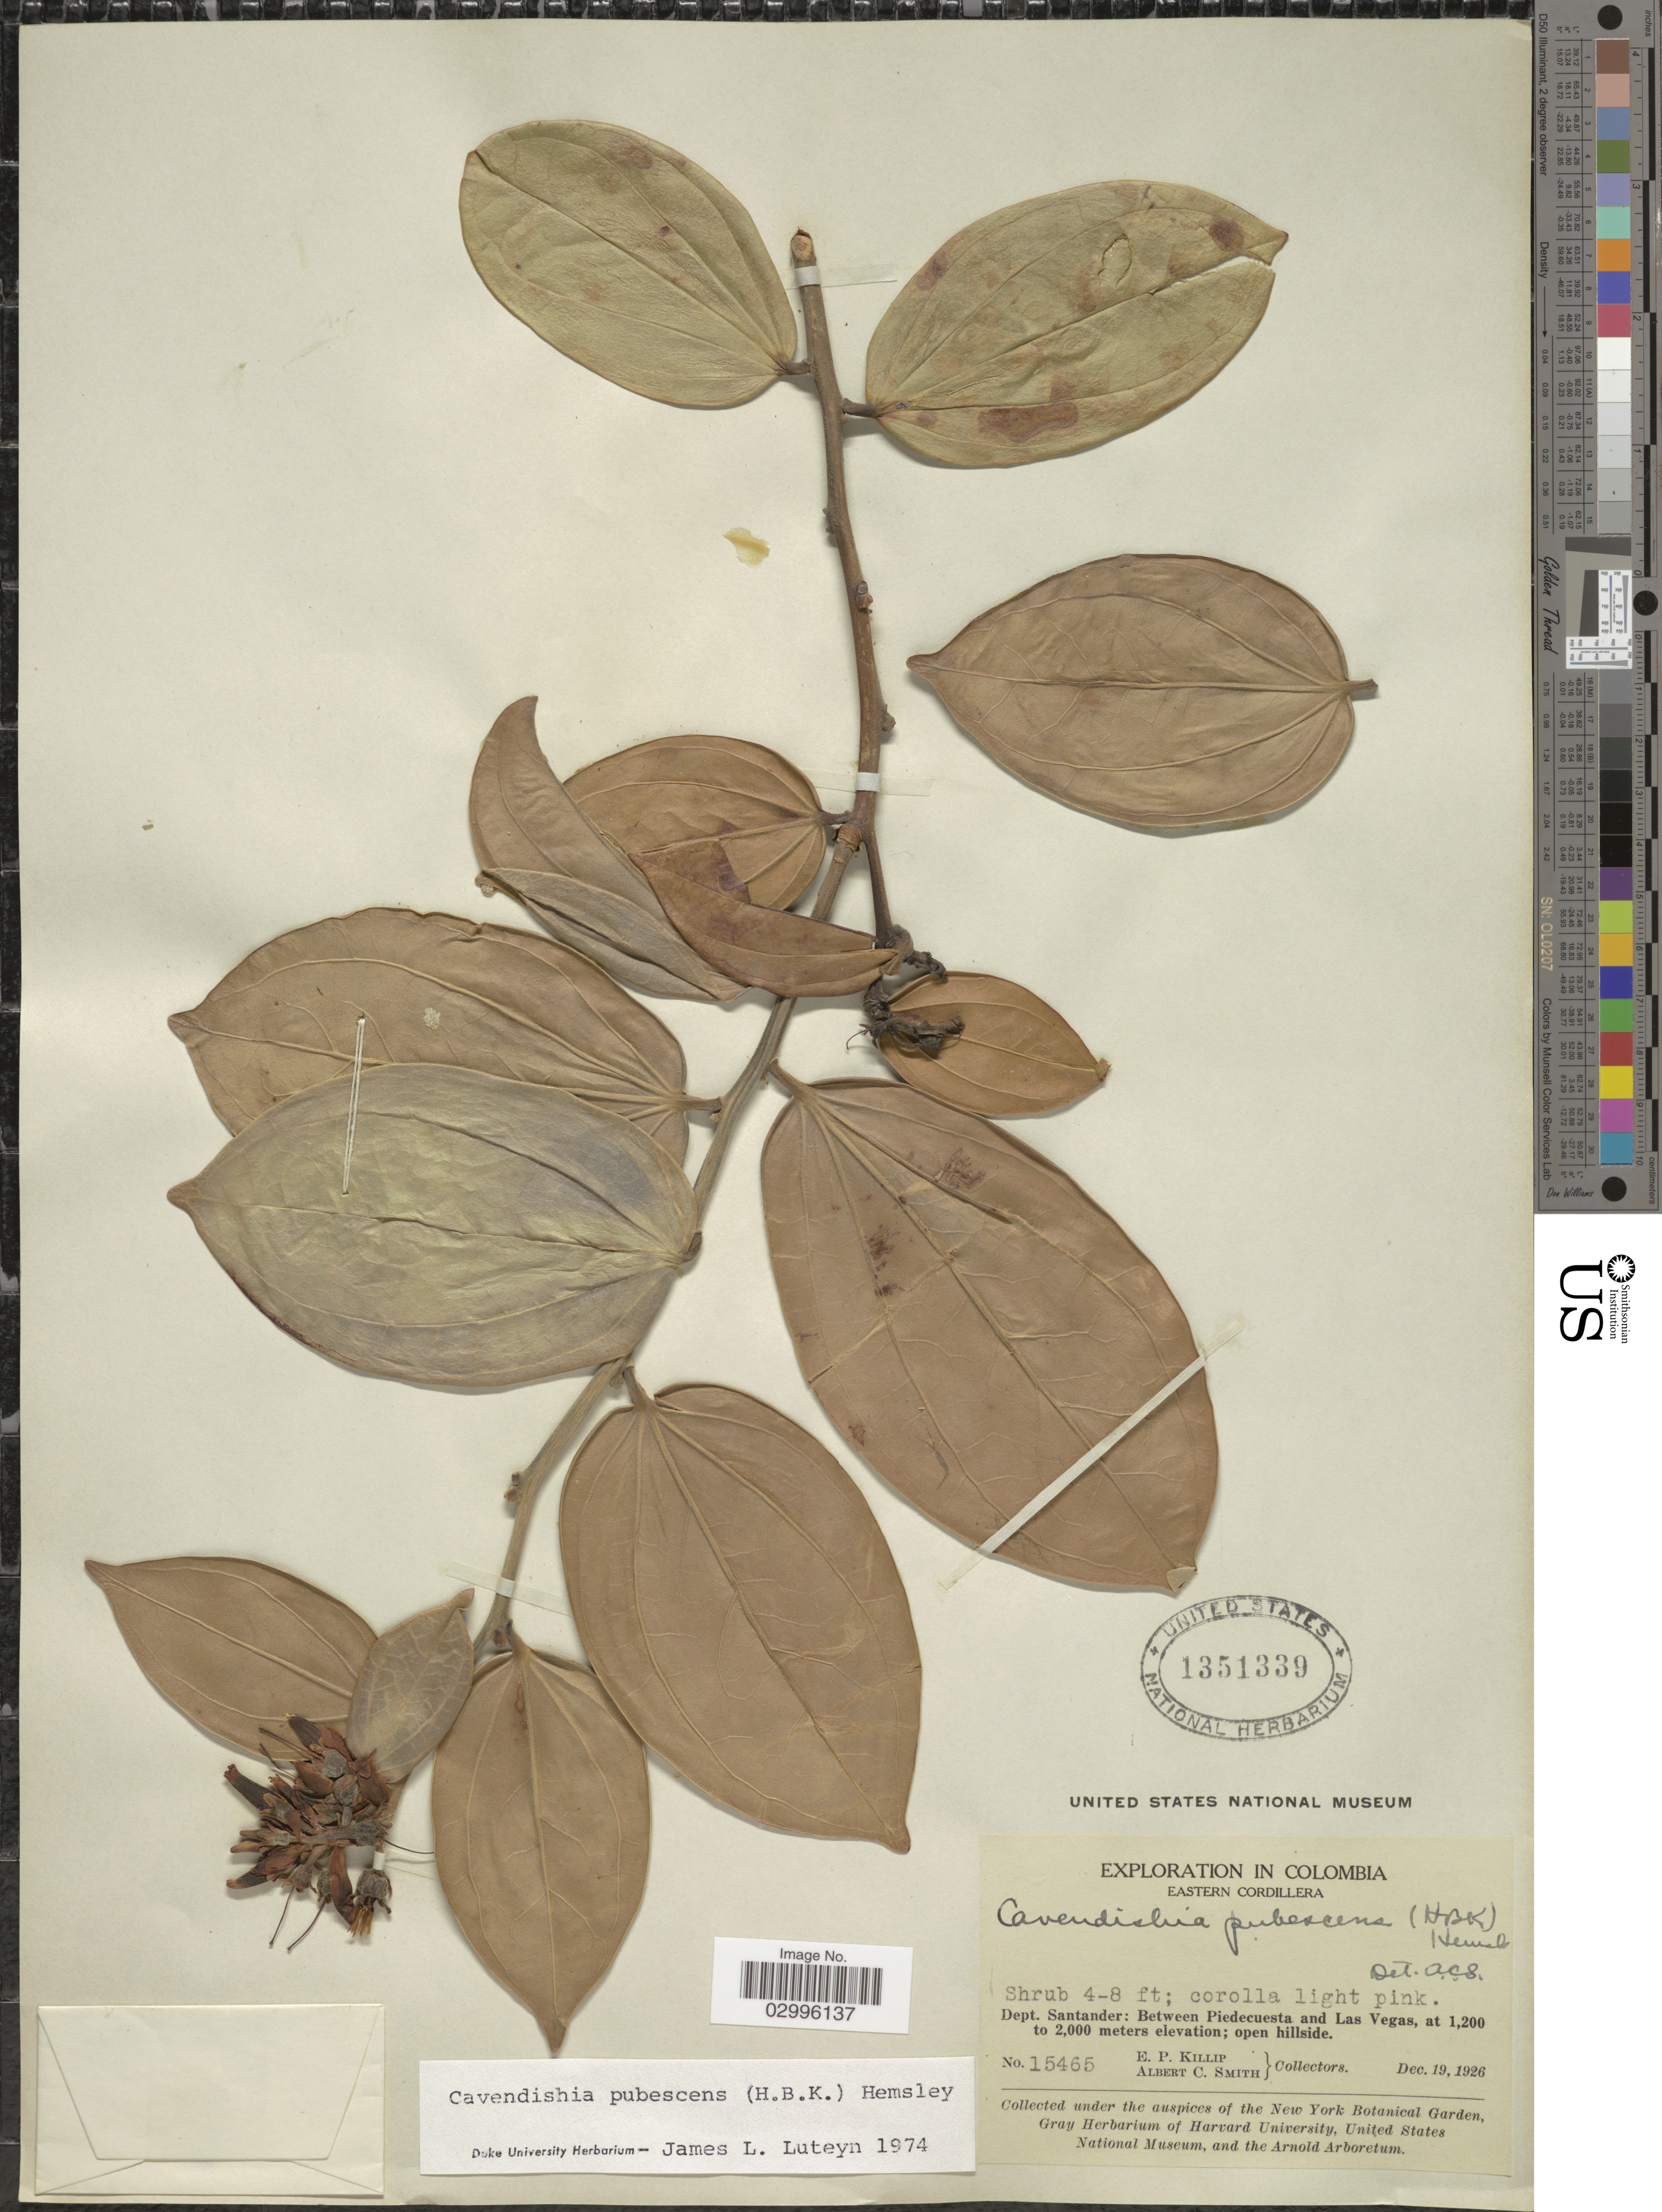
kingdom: Plantae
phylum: Tracheophyta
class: Magnoliopsida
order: Ericales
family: Ericaceae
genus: Cavendishia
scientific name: Cavendishia pubescens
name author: (Kunth) Hemsl.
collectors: E. P. Killip & A. C. Smith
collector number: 15465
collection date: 1926-12-19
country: Colombia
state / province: Santander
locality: Eastern Cordillera. Dept. Santander: Between Piedecuesta and Las Vegas.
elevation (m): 1200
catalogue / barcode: US 1351339